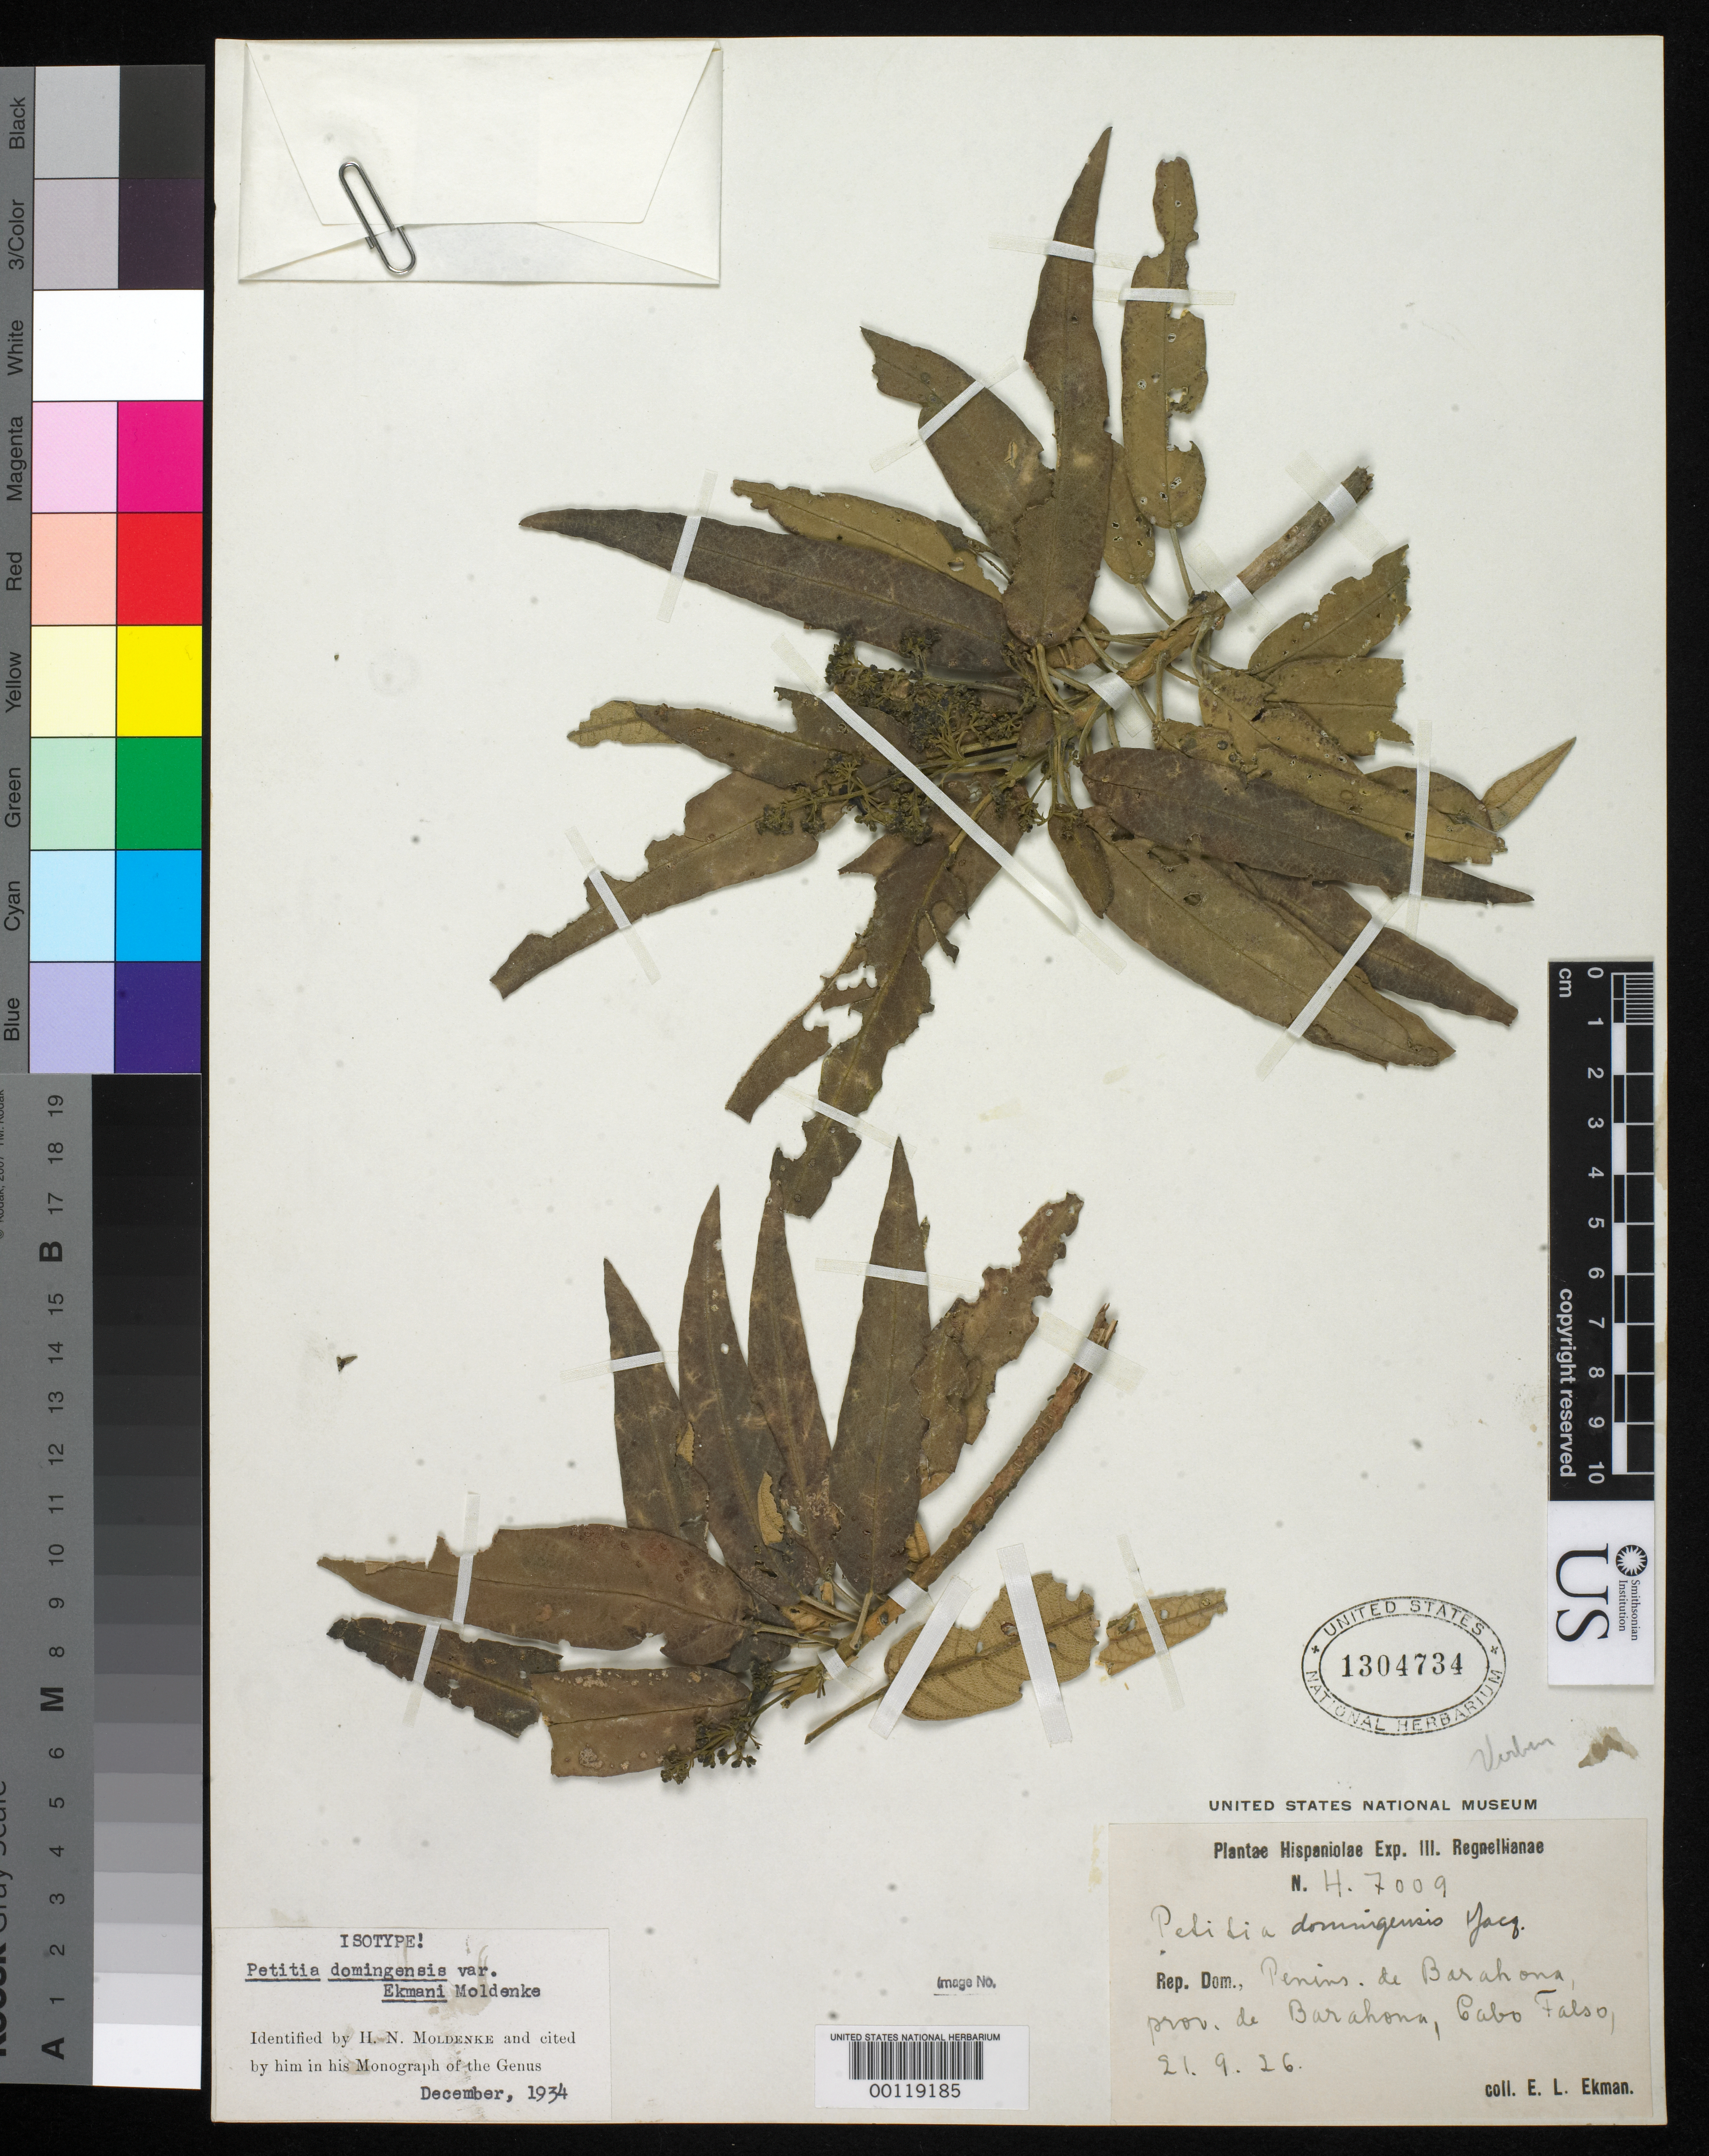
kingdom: Plantae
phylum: Tracheophyta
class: Magnoliopsida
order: Lamiales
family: Lamiaceae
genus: Petitia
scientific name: Petitia domingensis var. ekmani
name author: Moldenke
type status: Isotype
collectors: E. L. Ekman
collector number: H 7009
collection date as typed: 21 Sep 1926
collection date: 1926-09-21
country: Dominican Republic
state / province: Barahona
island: Hispaniola Island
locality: Barahona Peninsula, Cabo Falso.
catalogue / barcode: US 1304734